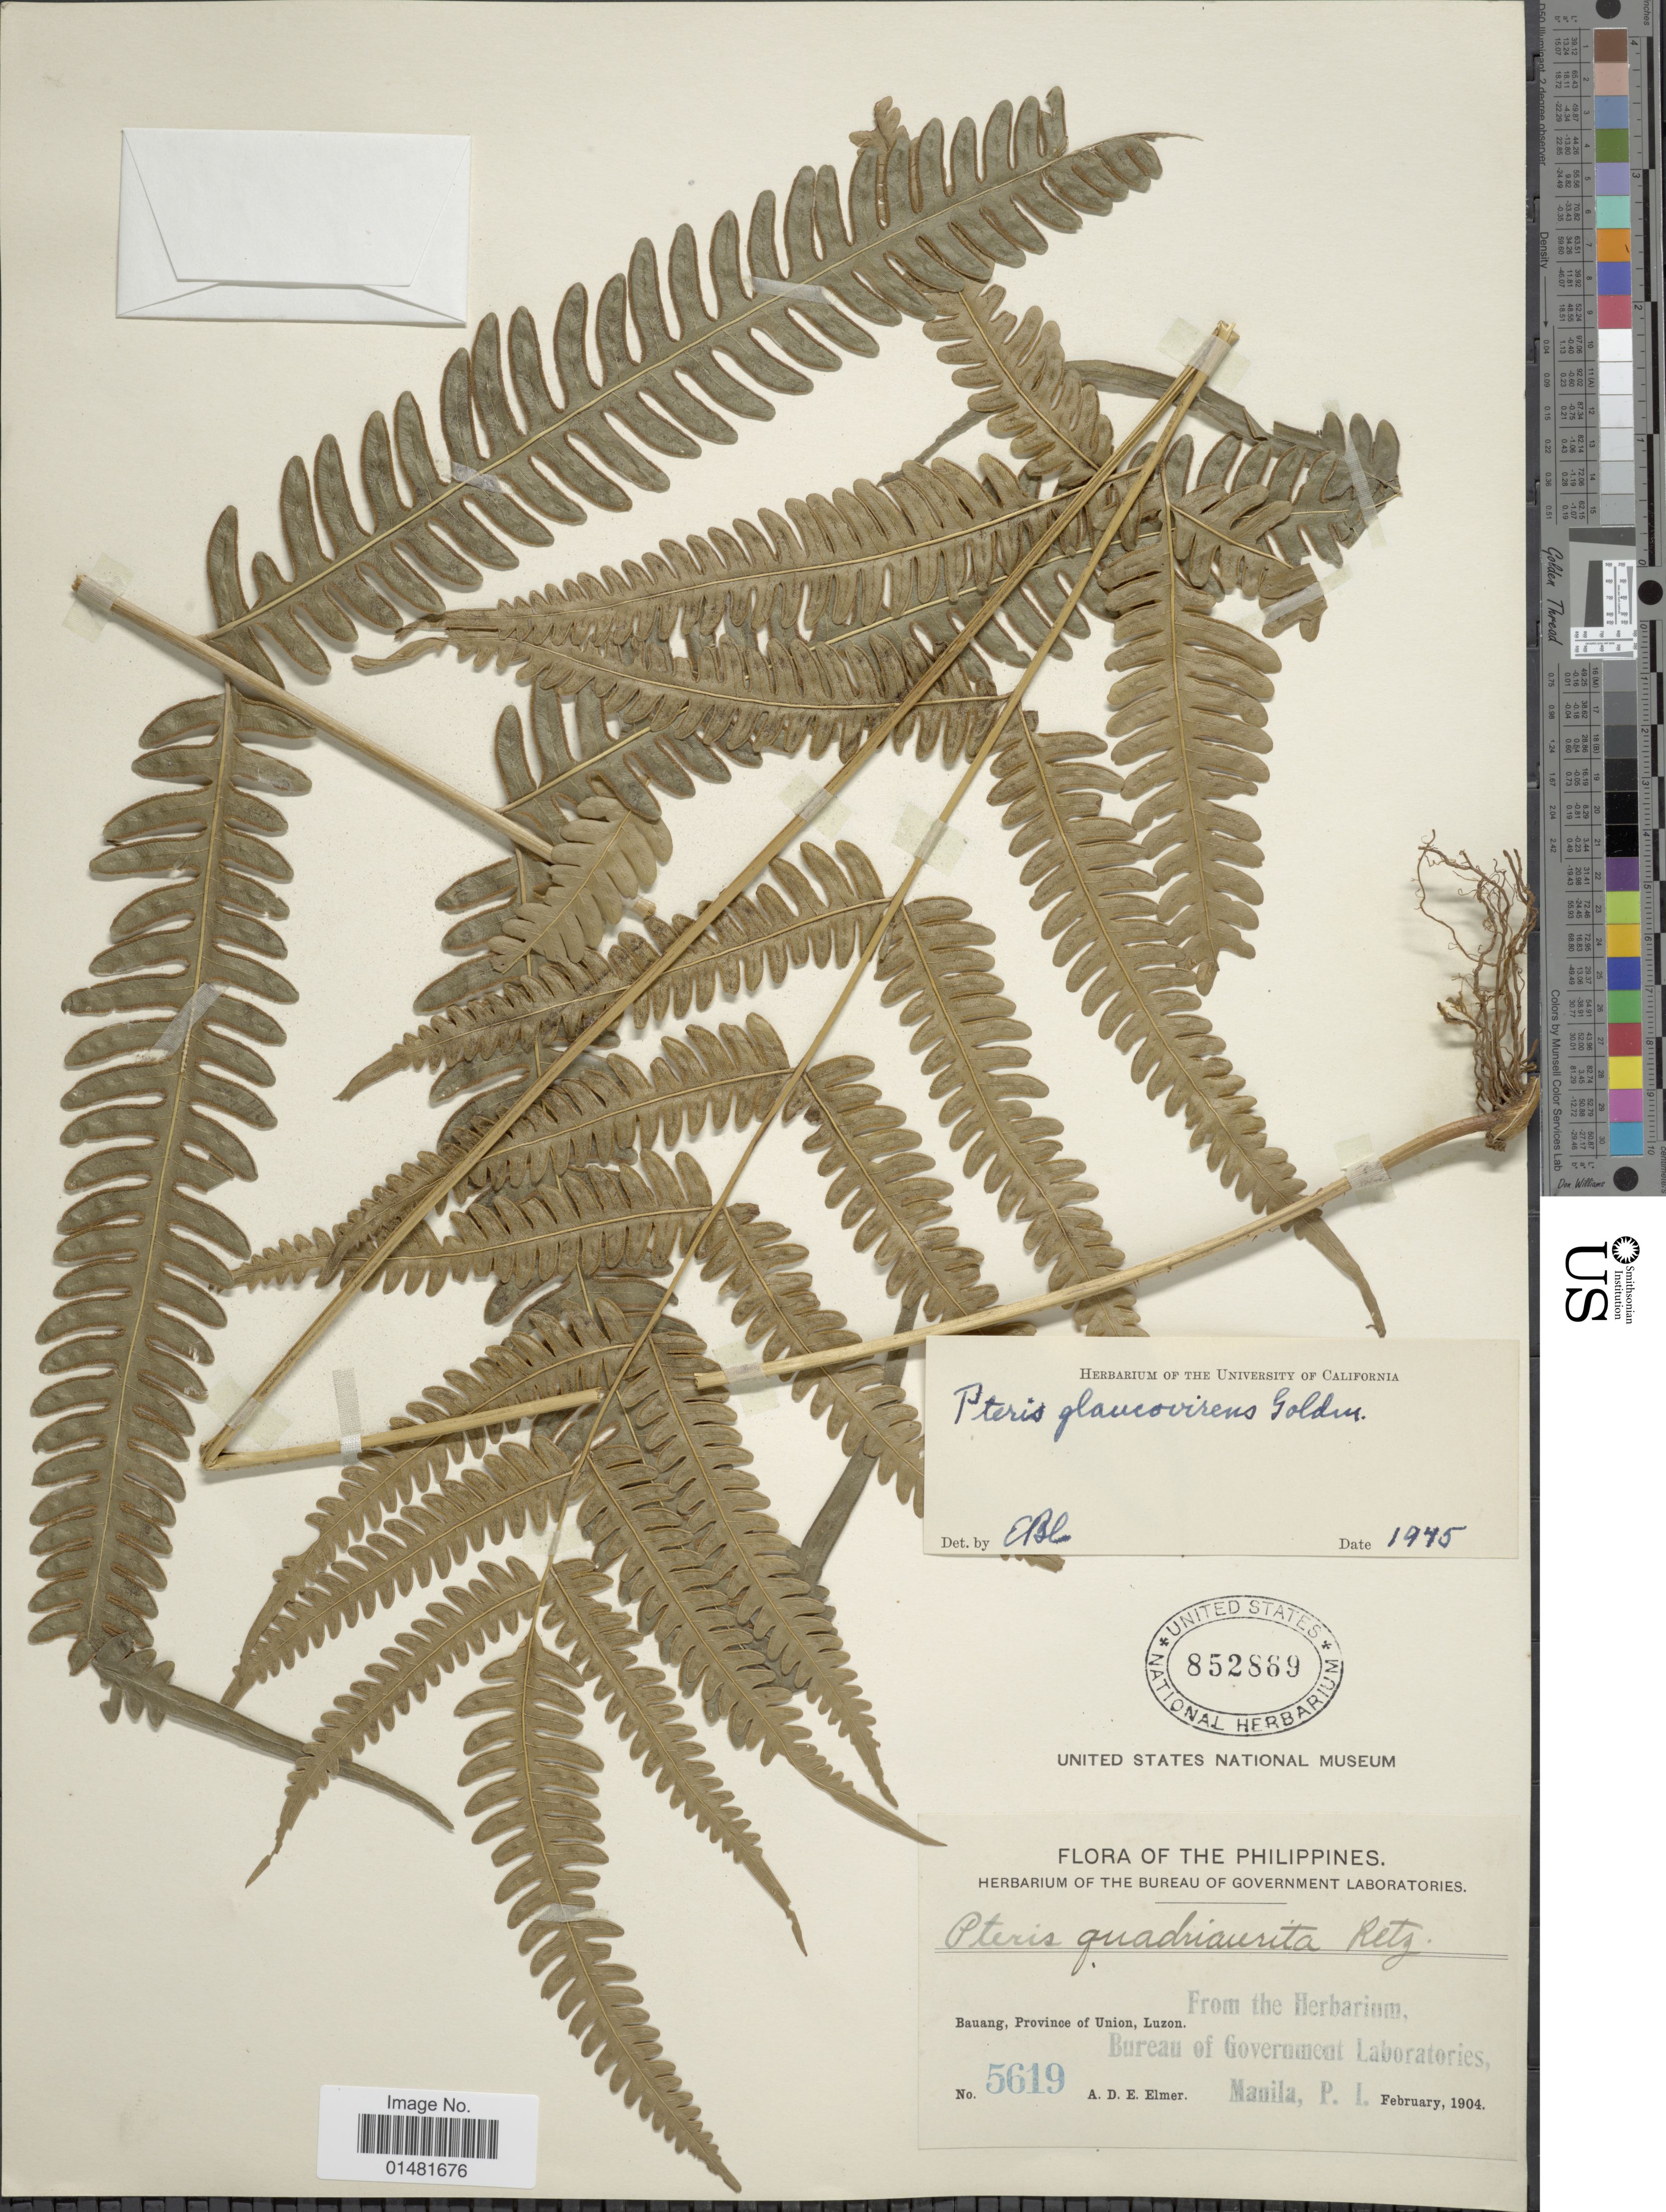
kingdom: Plantae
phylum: Tracheophyta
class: Polypodiopsida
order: Polypodiales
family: Pteridaceae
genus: Pteris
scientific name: Pteris glaucovirens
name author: Goldm.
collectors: A. D. E. Elmer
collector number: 5619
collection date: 1904-02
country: Philippines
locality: Bauang, Province of Union, Luzon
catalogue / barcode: US 852869